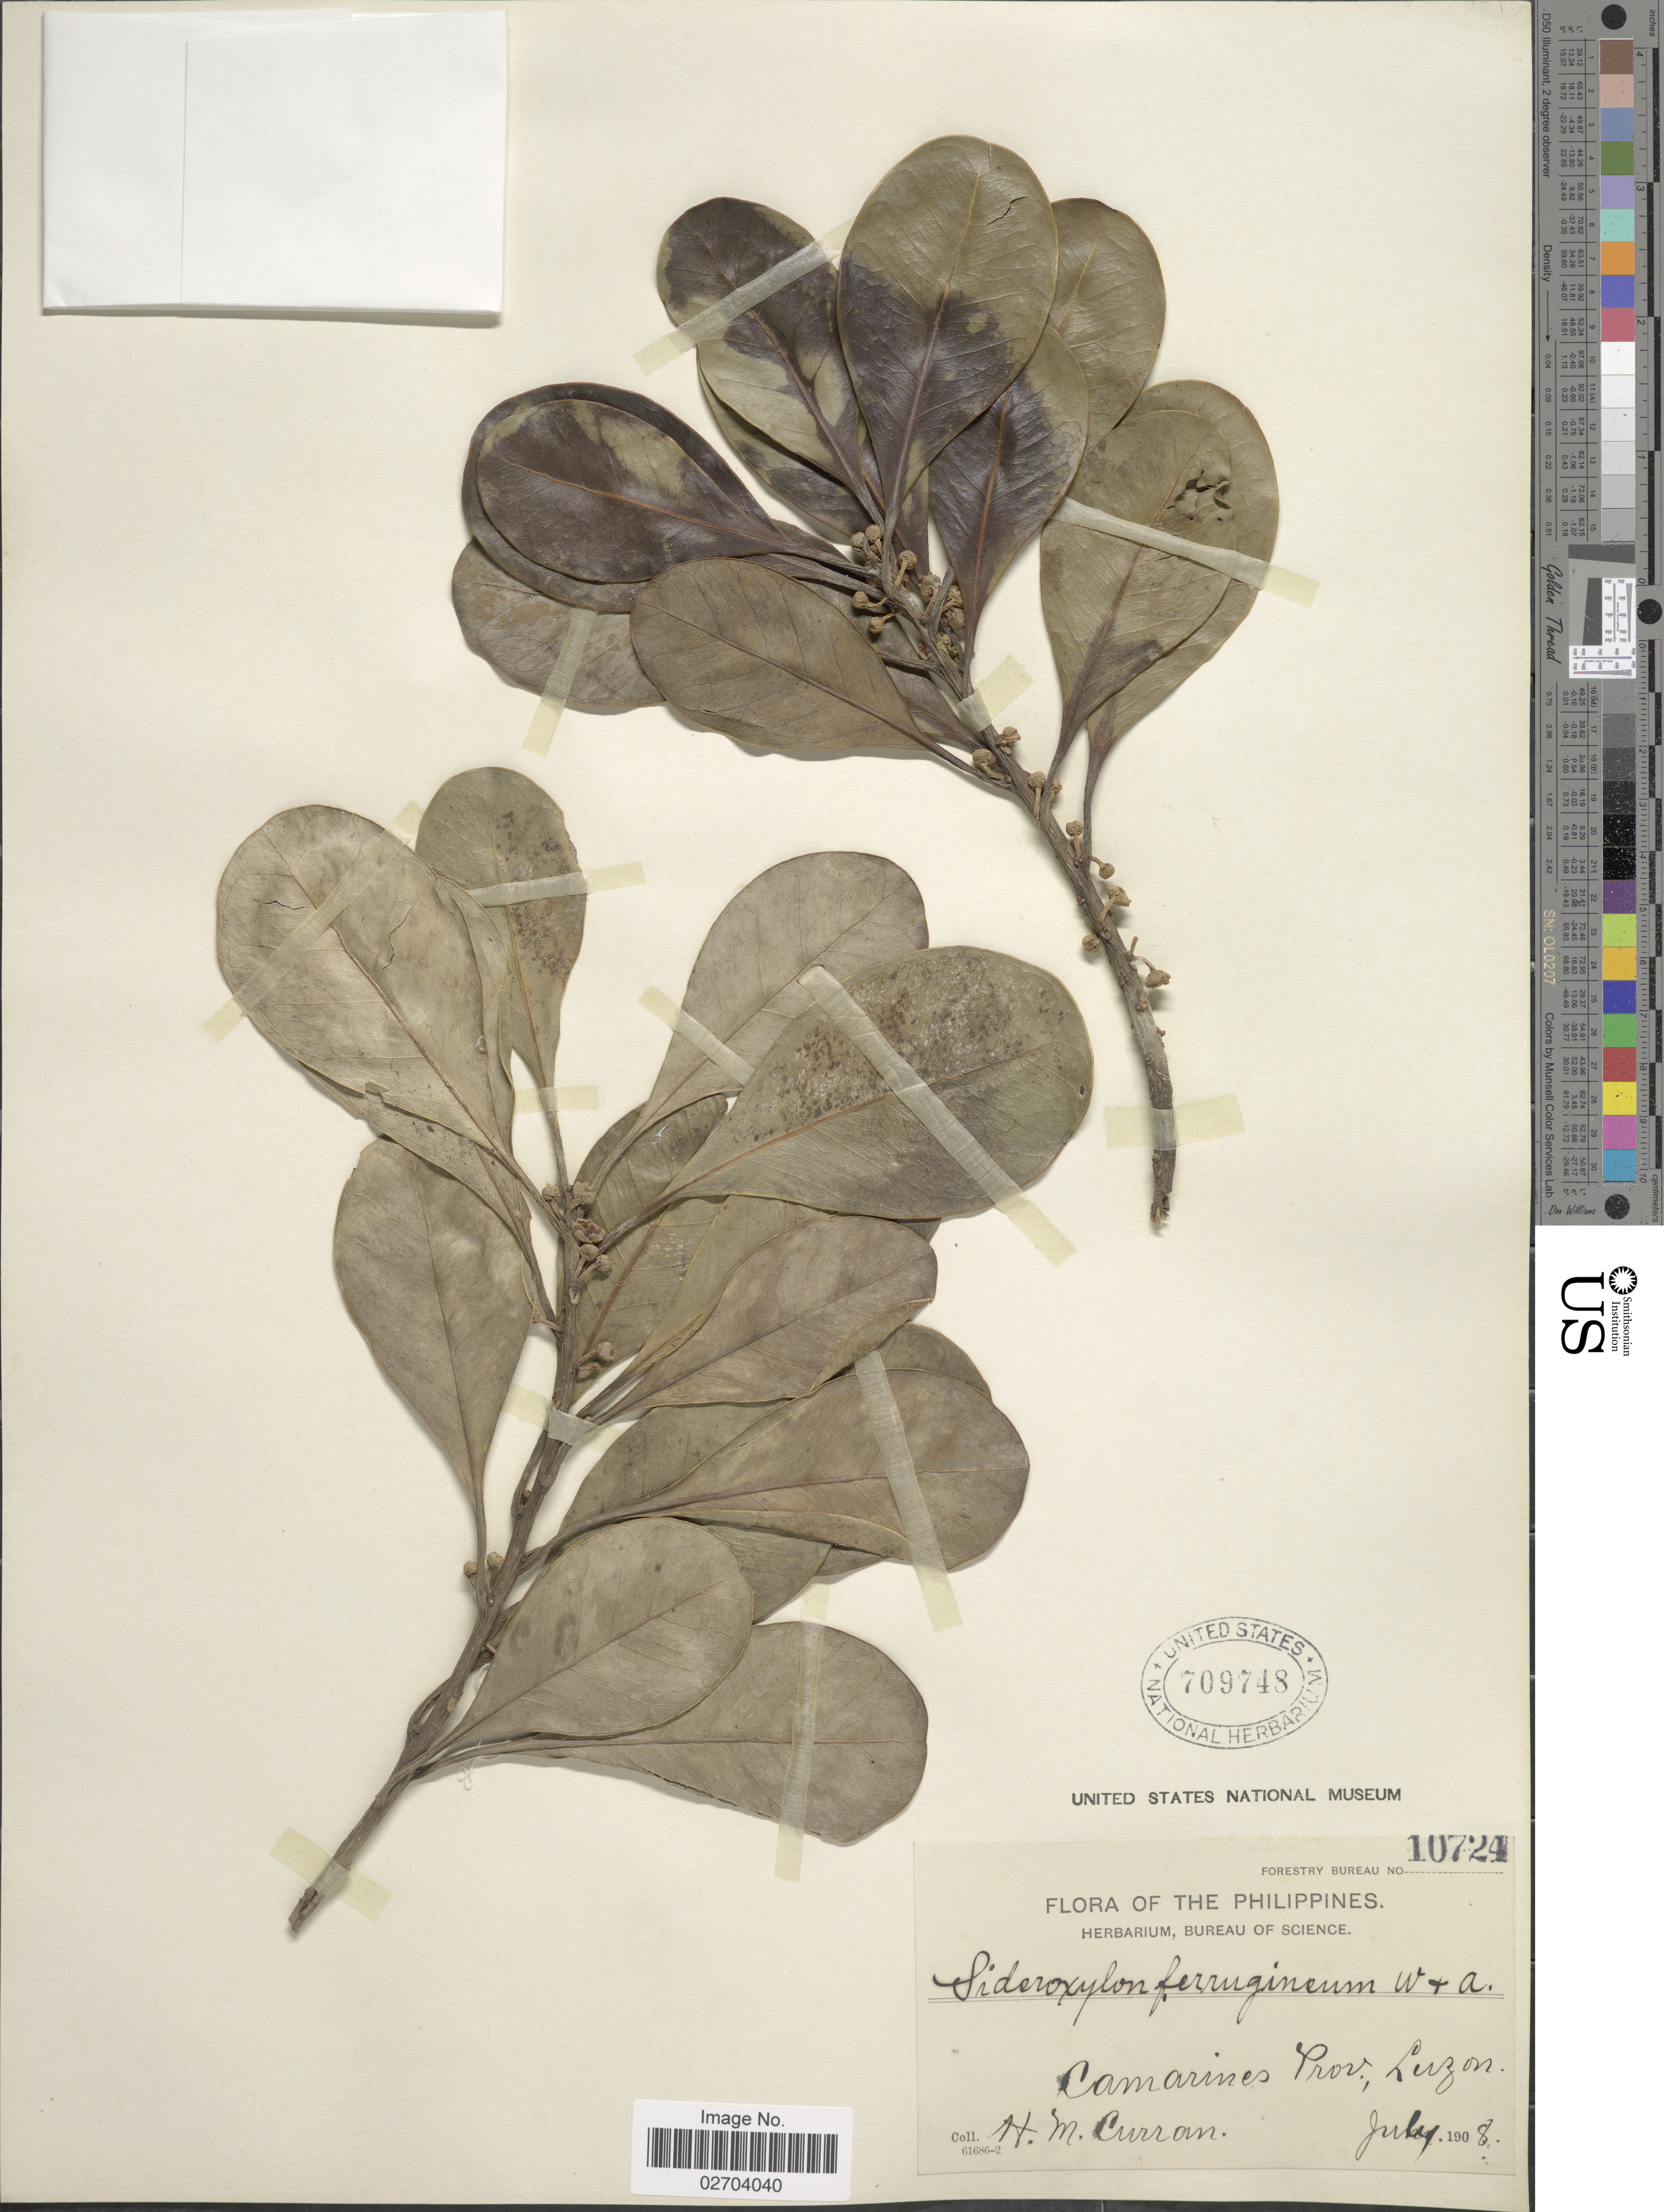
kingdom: Plantae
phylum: Tracheophyta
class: Magnoliopsida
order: Ericales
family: Sapotaceae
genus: Sideroxylon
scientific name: Sideroxylon ferrugineum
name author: Hook. & Arn.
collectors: H. M. Curran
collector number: Forestry Bureau 10724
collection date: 1908-07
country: Philippines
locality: Camarines Prov., Luzon.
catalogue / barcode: US 709748